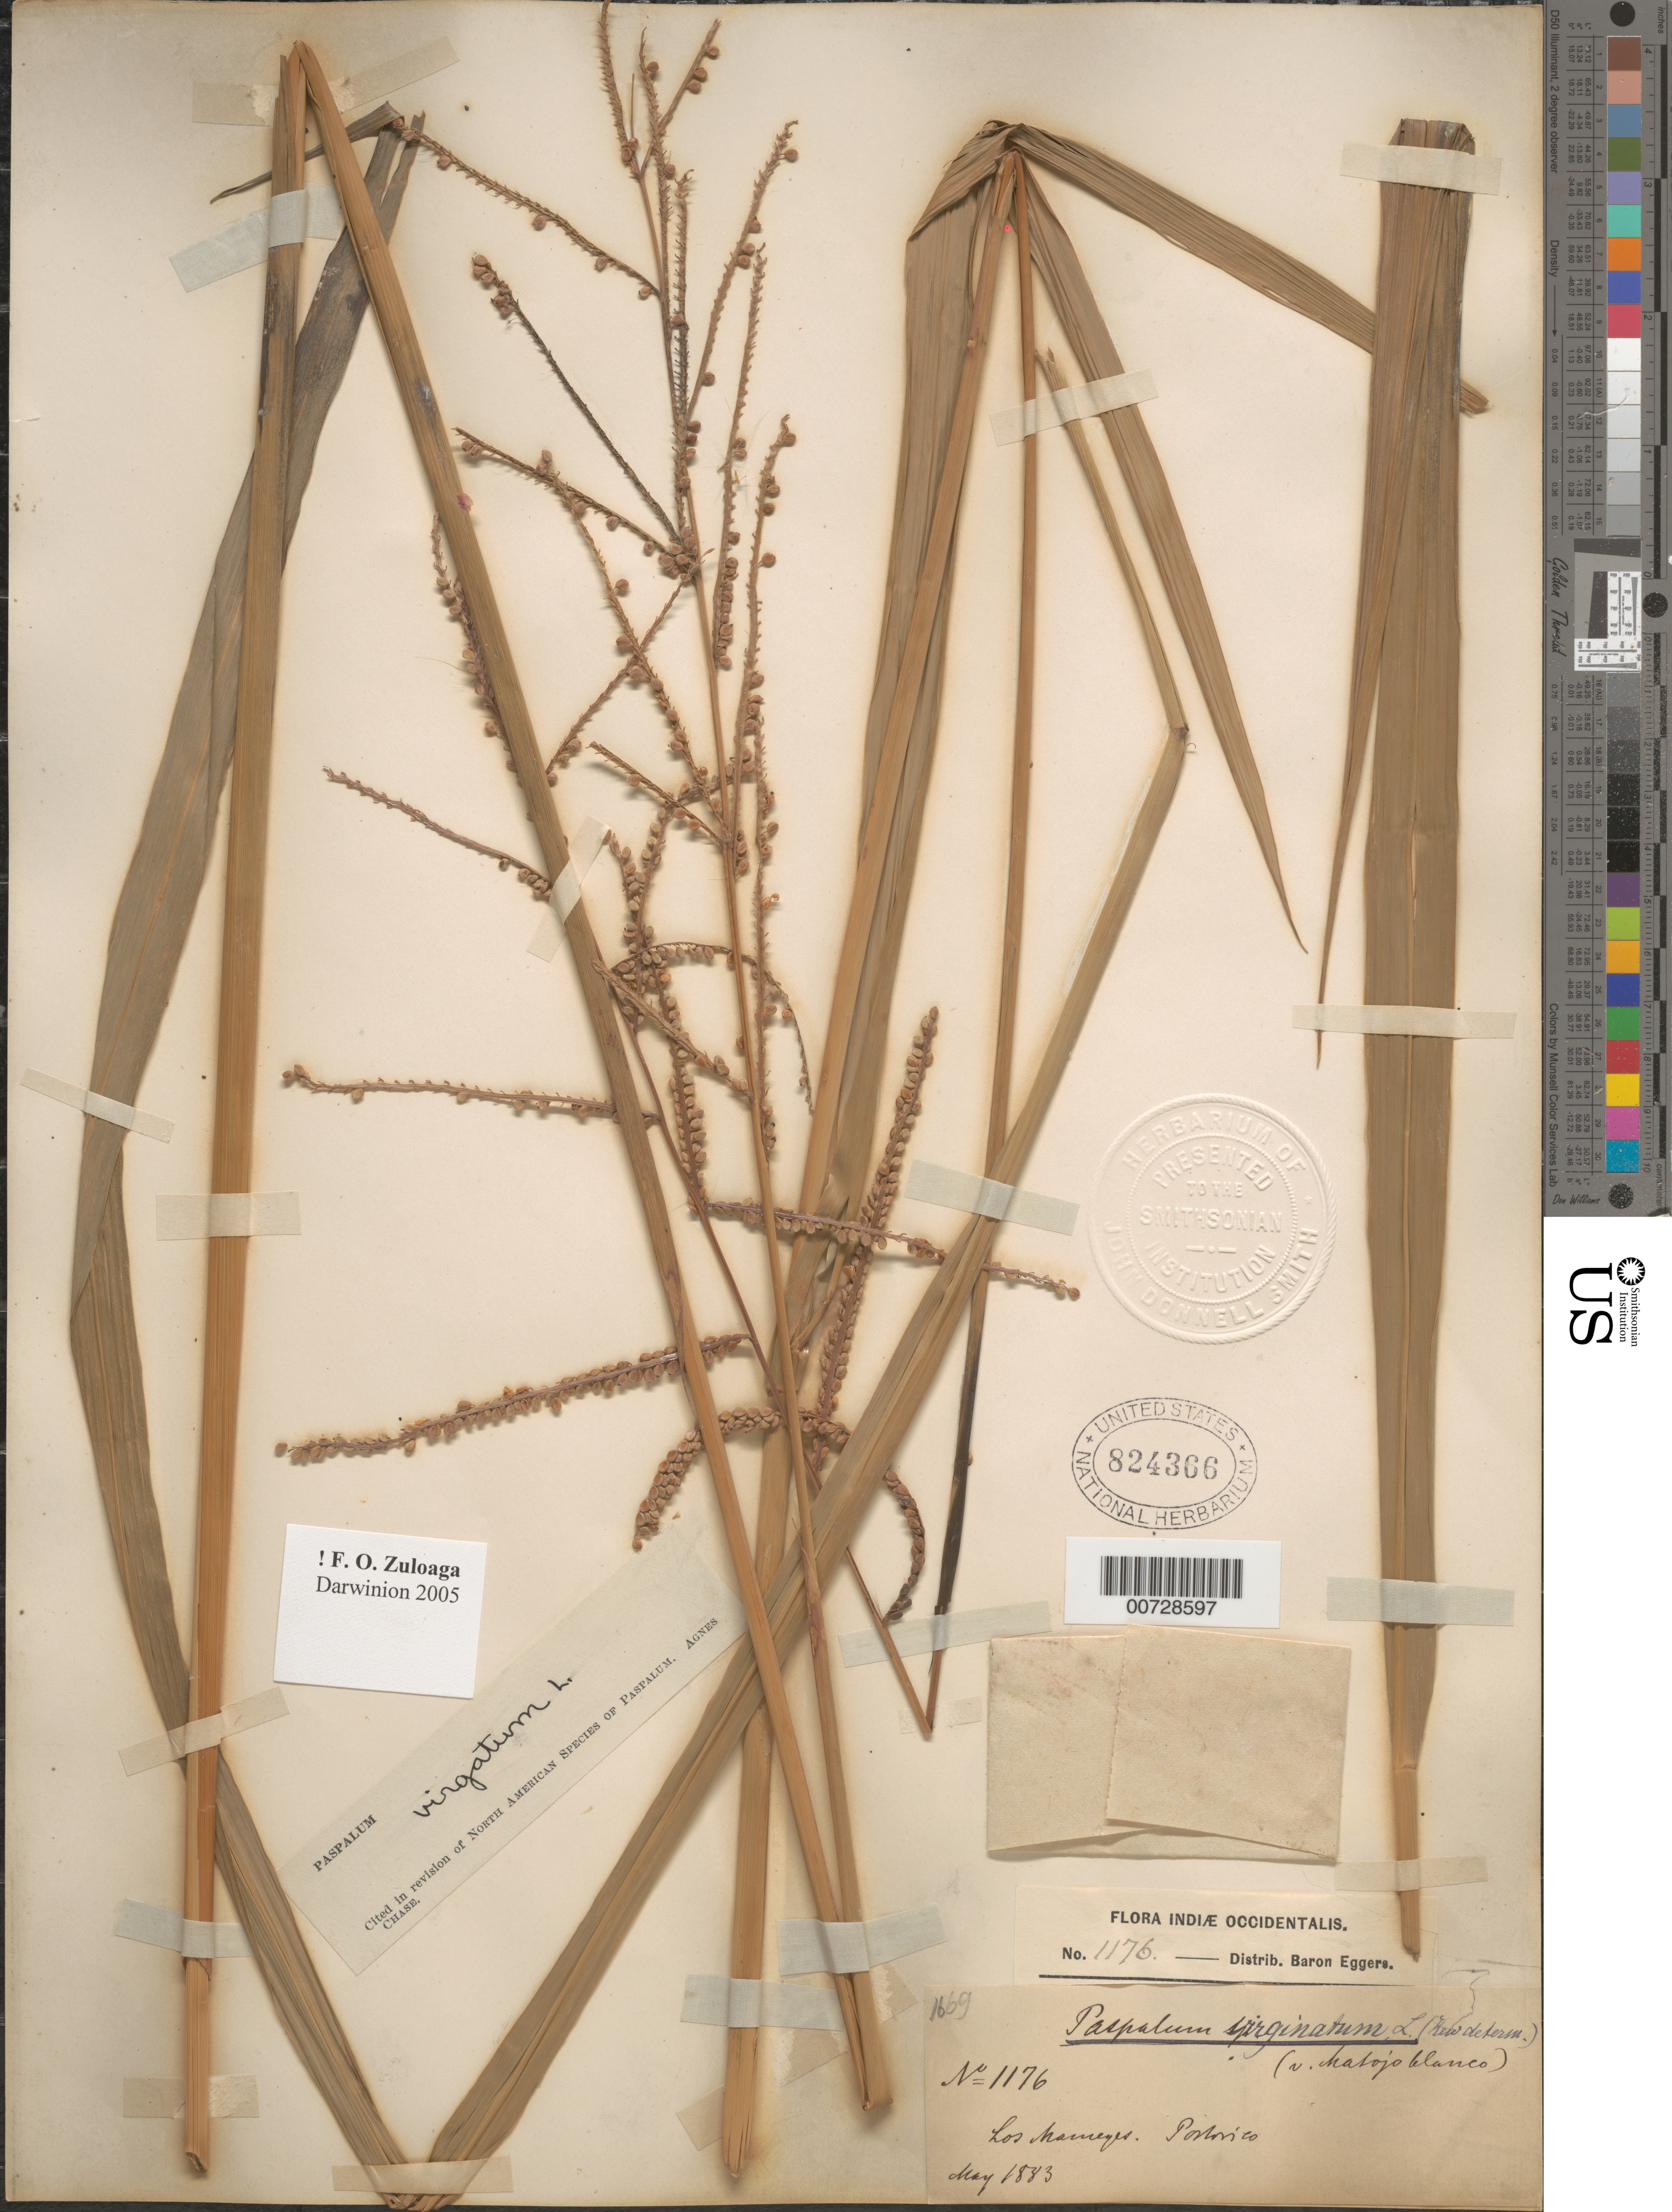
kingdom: Plantae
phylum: Tracheophyta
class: Liliopsida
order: Poales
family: Poaceae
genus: Paspalum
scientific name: Paspalum virgatum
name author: L.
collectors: H. F. A. von Eggers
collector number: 1176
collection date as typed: May 1883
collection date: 1883-05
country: Puerto Rico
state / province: Río Grande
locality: Los Mameyes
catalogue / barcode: US 824366